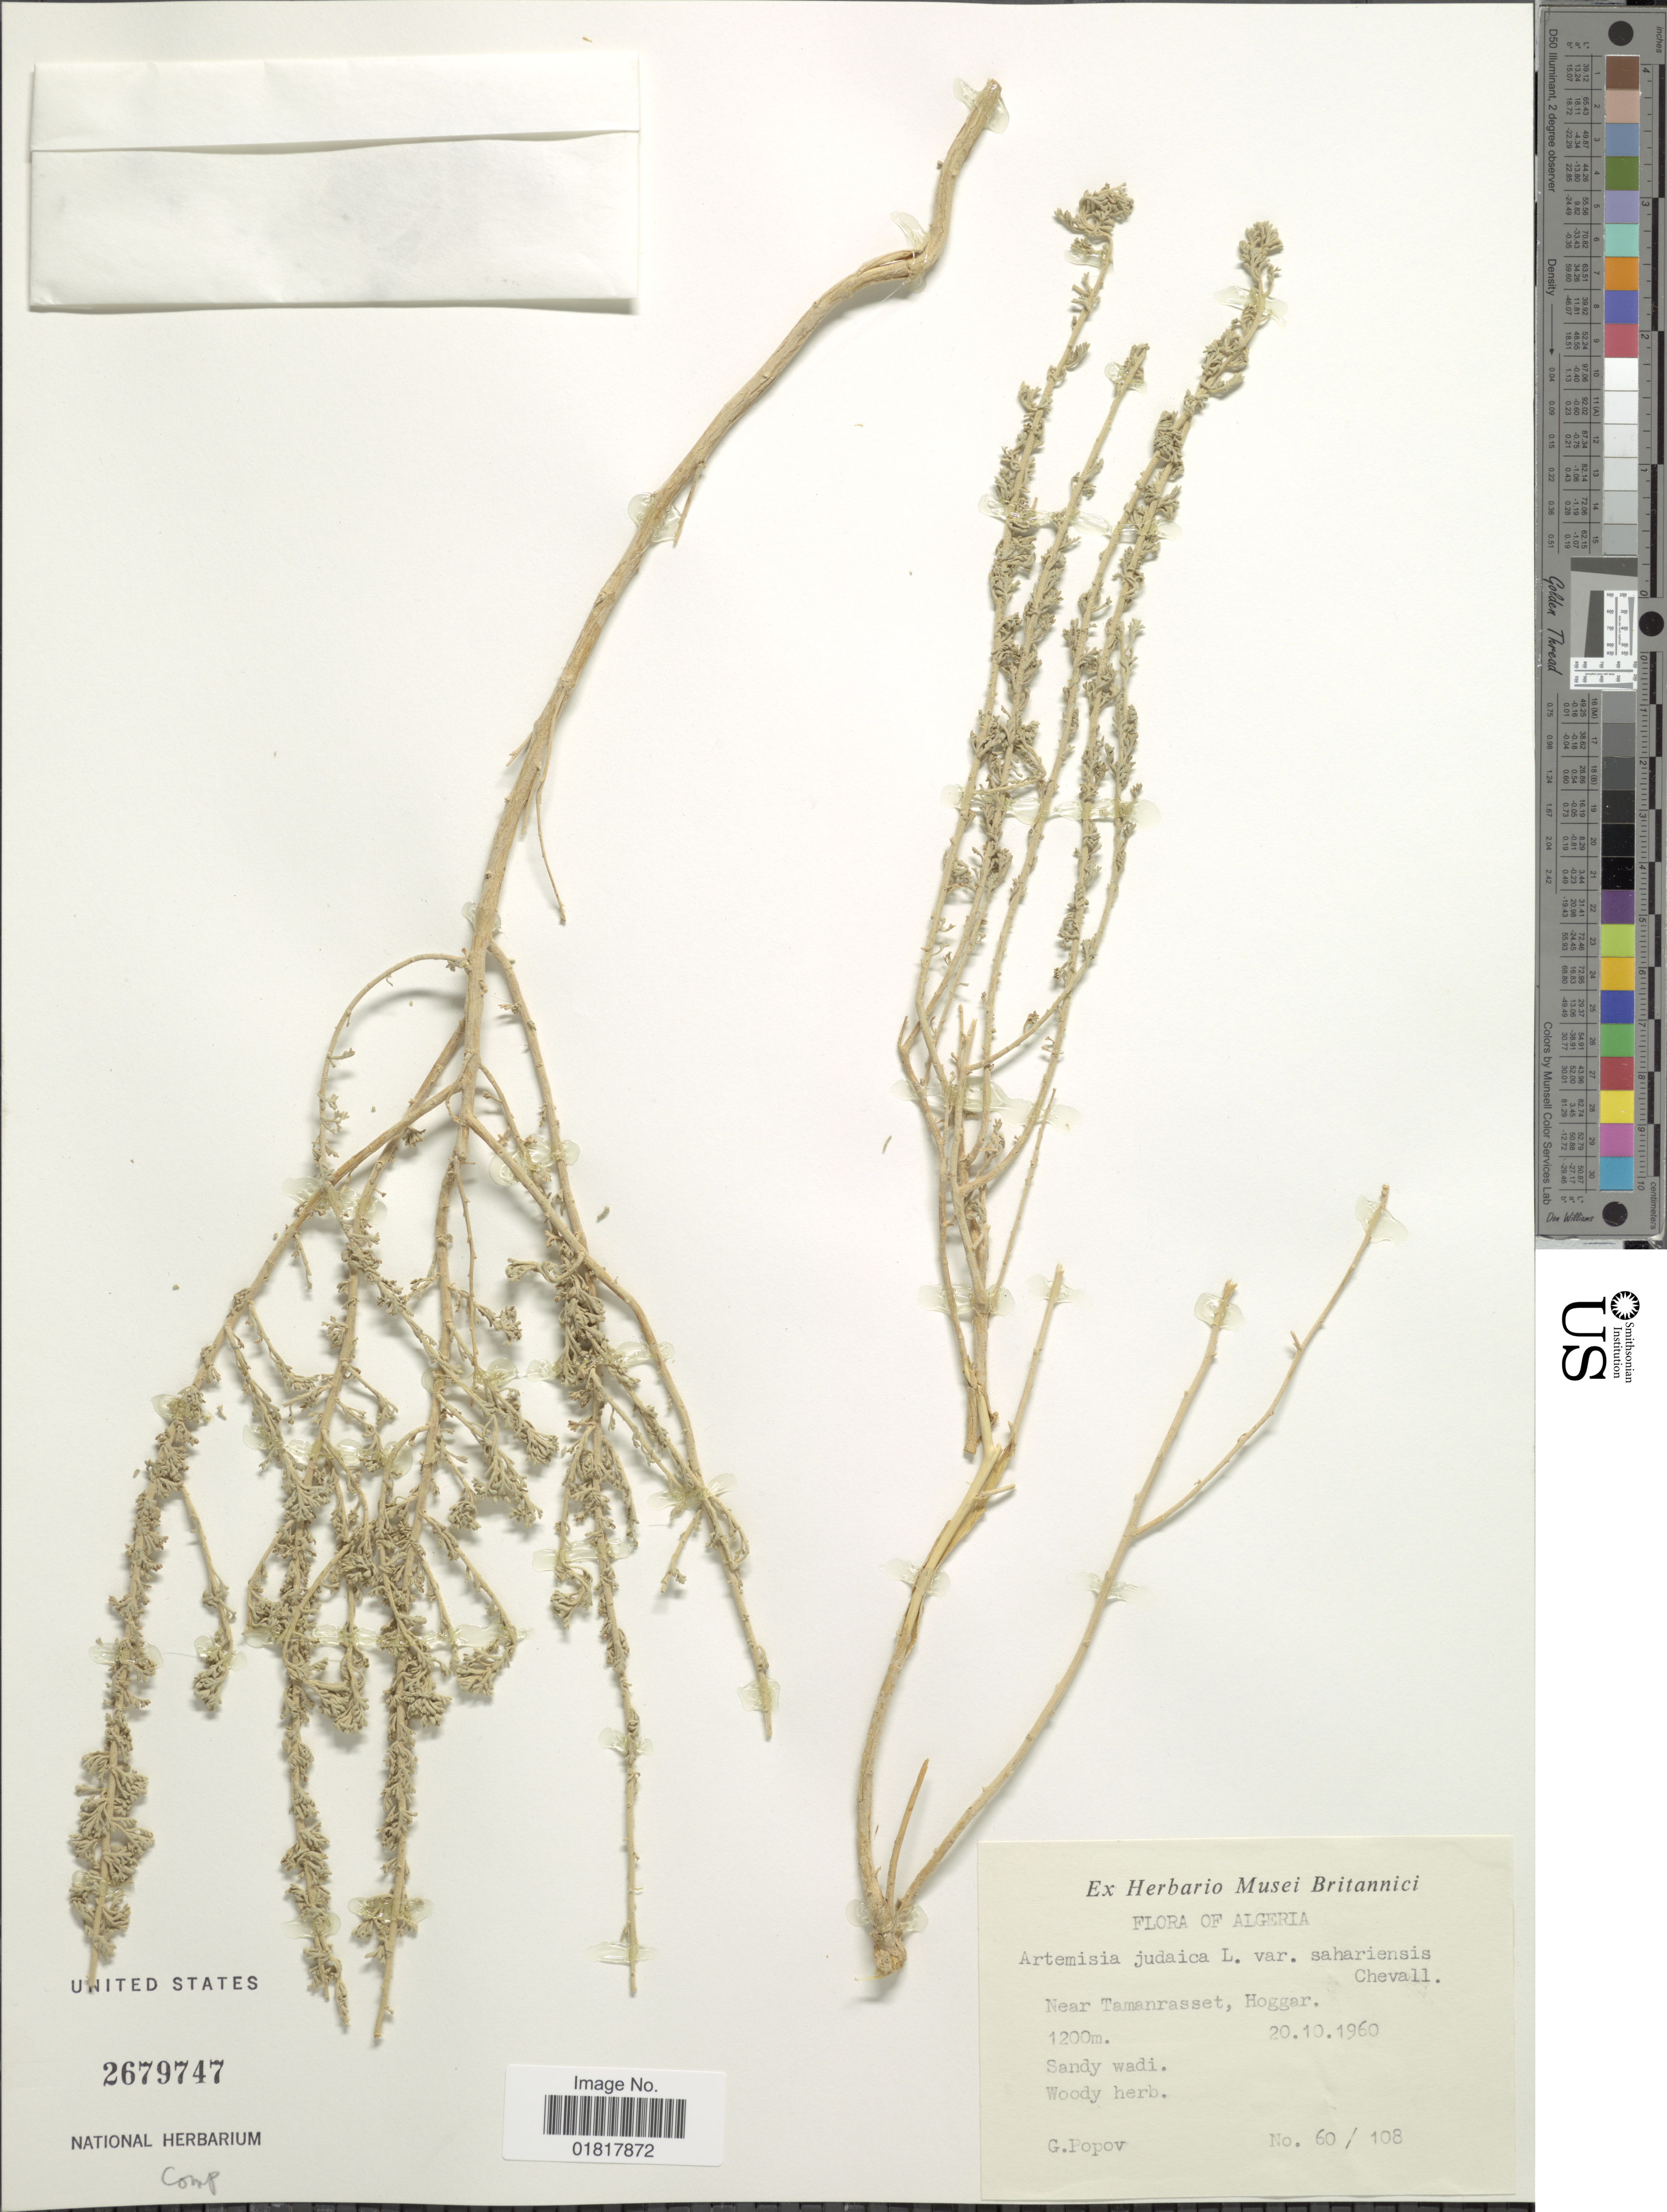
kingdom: Plantae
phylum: Tracheophyta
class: Magnoliopsida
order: Asterales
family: Asteraceae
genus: Artemisia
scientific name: Artemisia judaica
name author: L.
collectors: G. Popov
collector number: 60/108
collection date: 1960-10-20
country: Algeria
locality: Near Tamanrasset, Hoggar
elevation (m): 1200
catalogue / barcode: US 2679747